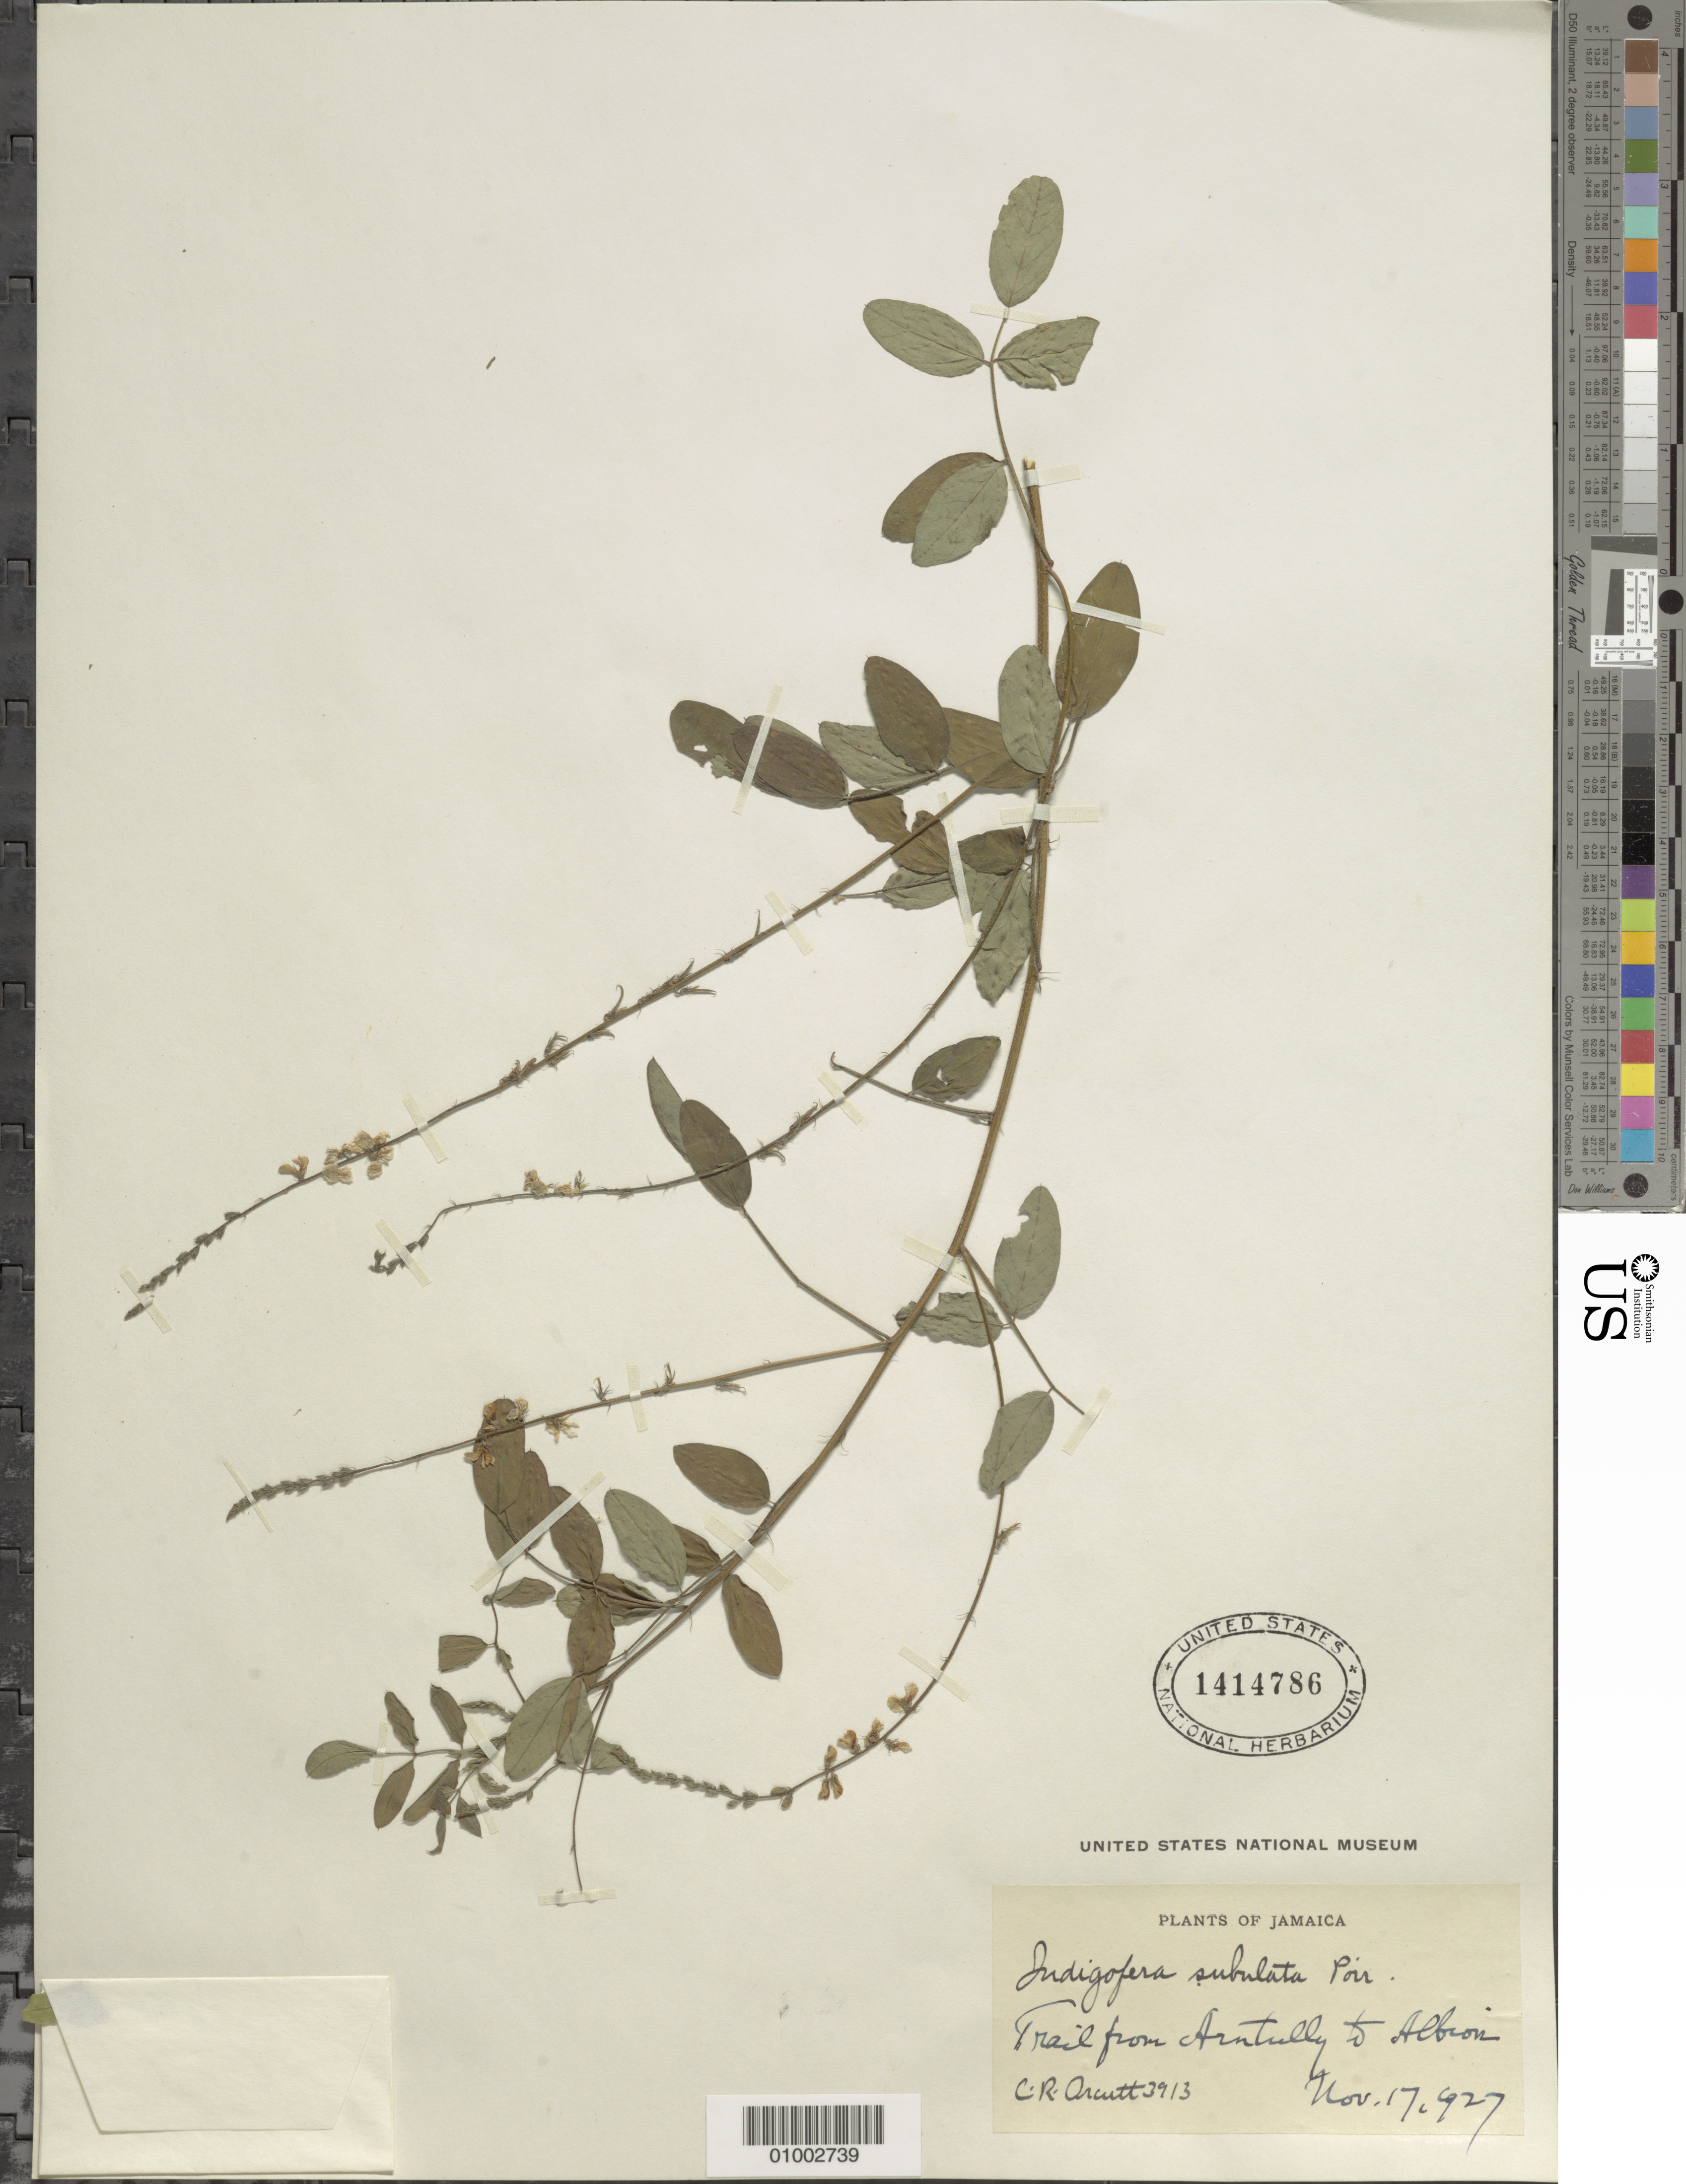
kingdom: Plantae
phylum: Tracheophyta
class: Magnoliopsida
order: Fabales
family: Fabaceae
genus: Indigofera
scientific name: Indigofera mucronata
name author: Lam.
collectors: C. R. Orcutt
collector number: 3913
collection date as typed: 17 Nov 1927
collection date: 1927-11-17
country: Jamaica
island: Jamaica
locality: Trail from Arntully to Albon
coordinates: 0 N, 0 E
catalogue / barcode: US 1414786